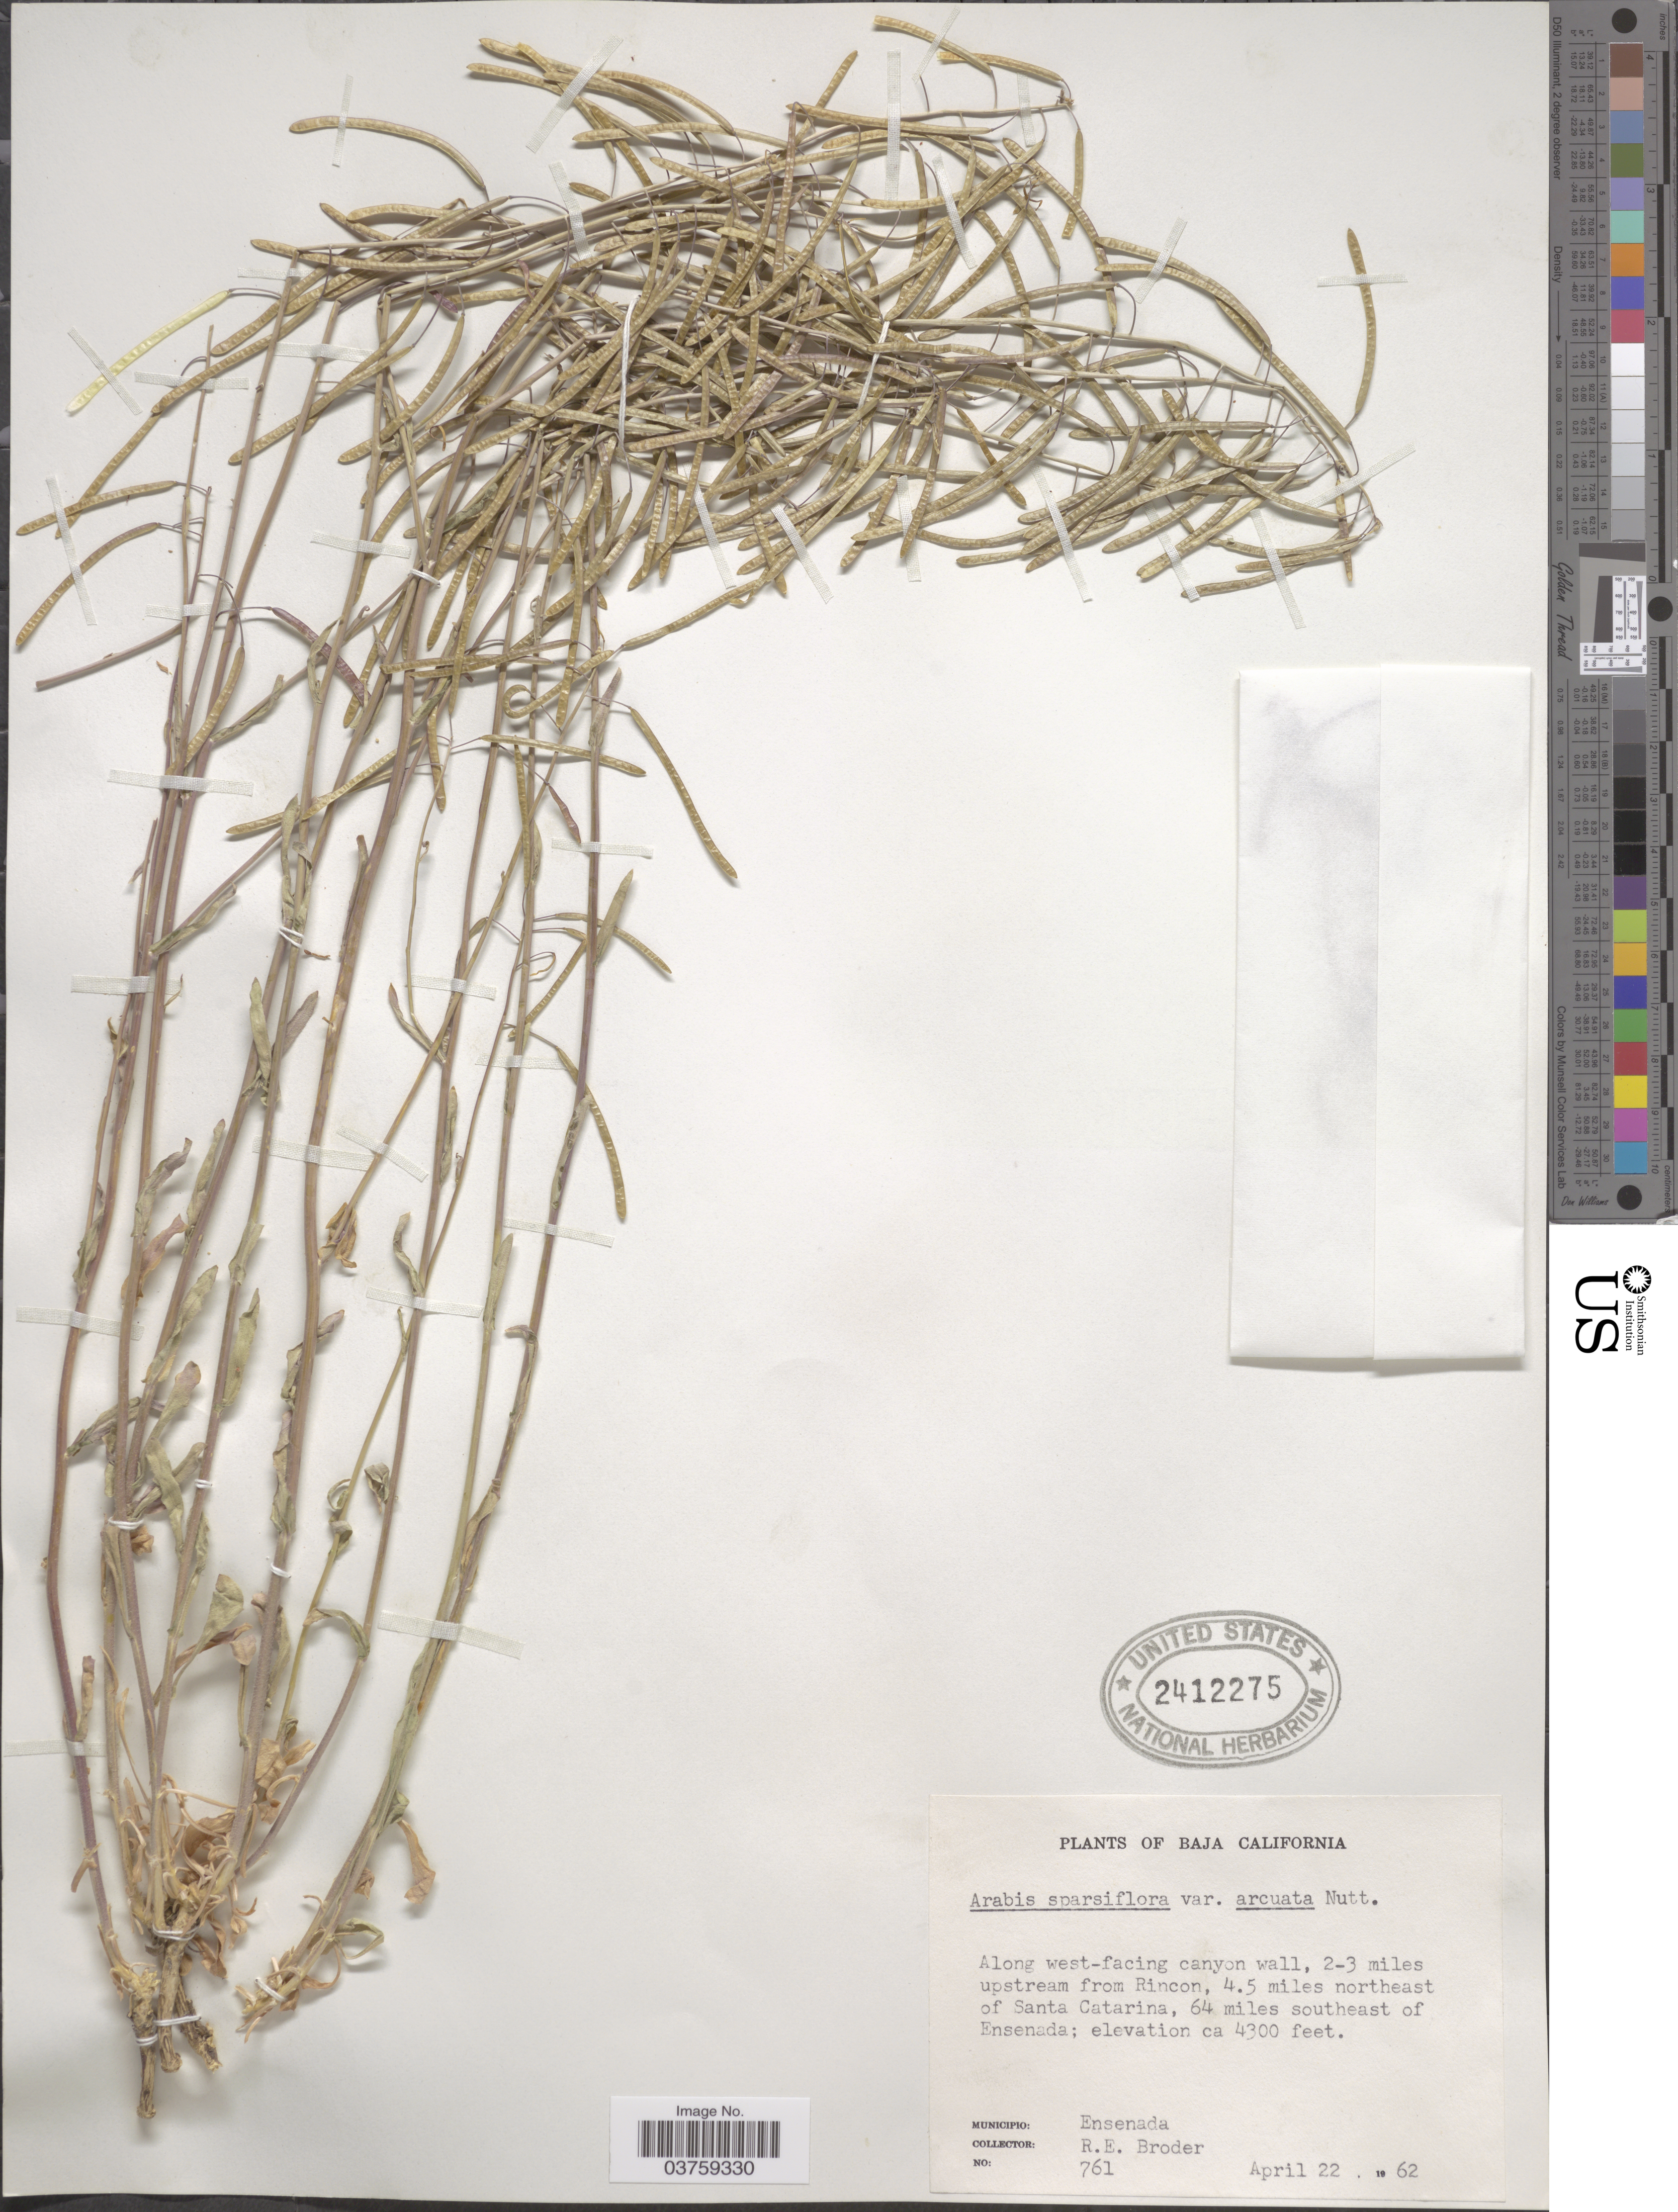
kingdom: Plantae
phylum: Tracheophyta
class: Magnoliopsida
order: Brassicales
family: Brassicaceae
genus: Arabis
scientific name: Arabis sparsiflora var. arcuata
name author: (Nutt.) Rollins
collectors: R. Border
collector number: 761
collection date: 1962-04-22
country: Mexico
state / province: Baja California Norte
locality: Along west-facing canyon wall, 2-3 miles upstream from Rincon, 4.5 miles northeast of Santa Catarina, 64 miles southeast of Ensenada. Municipio: Ensenada.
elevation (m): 1311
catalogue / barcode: US 2412275